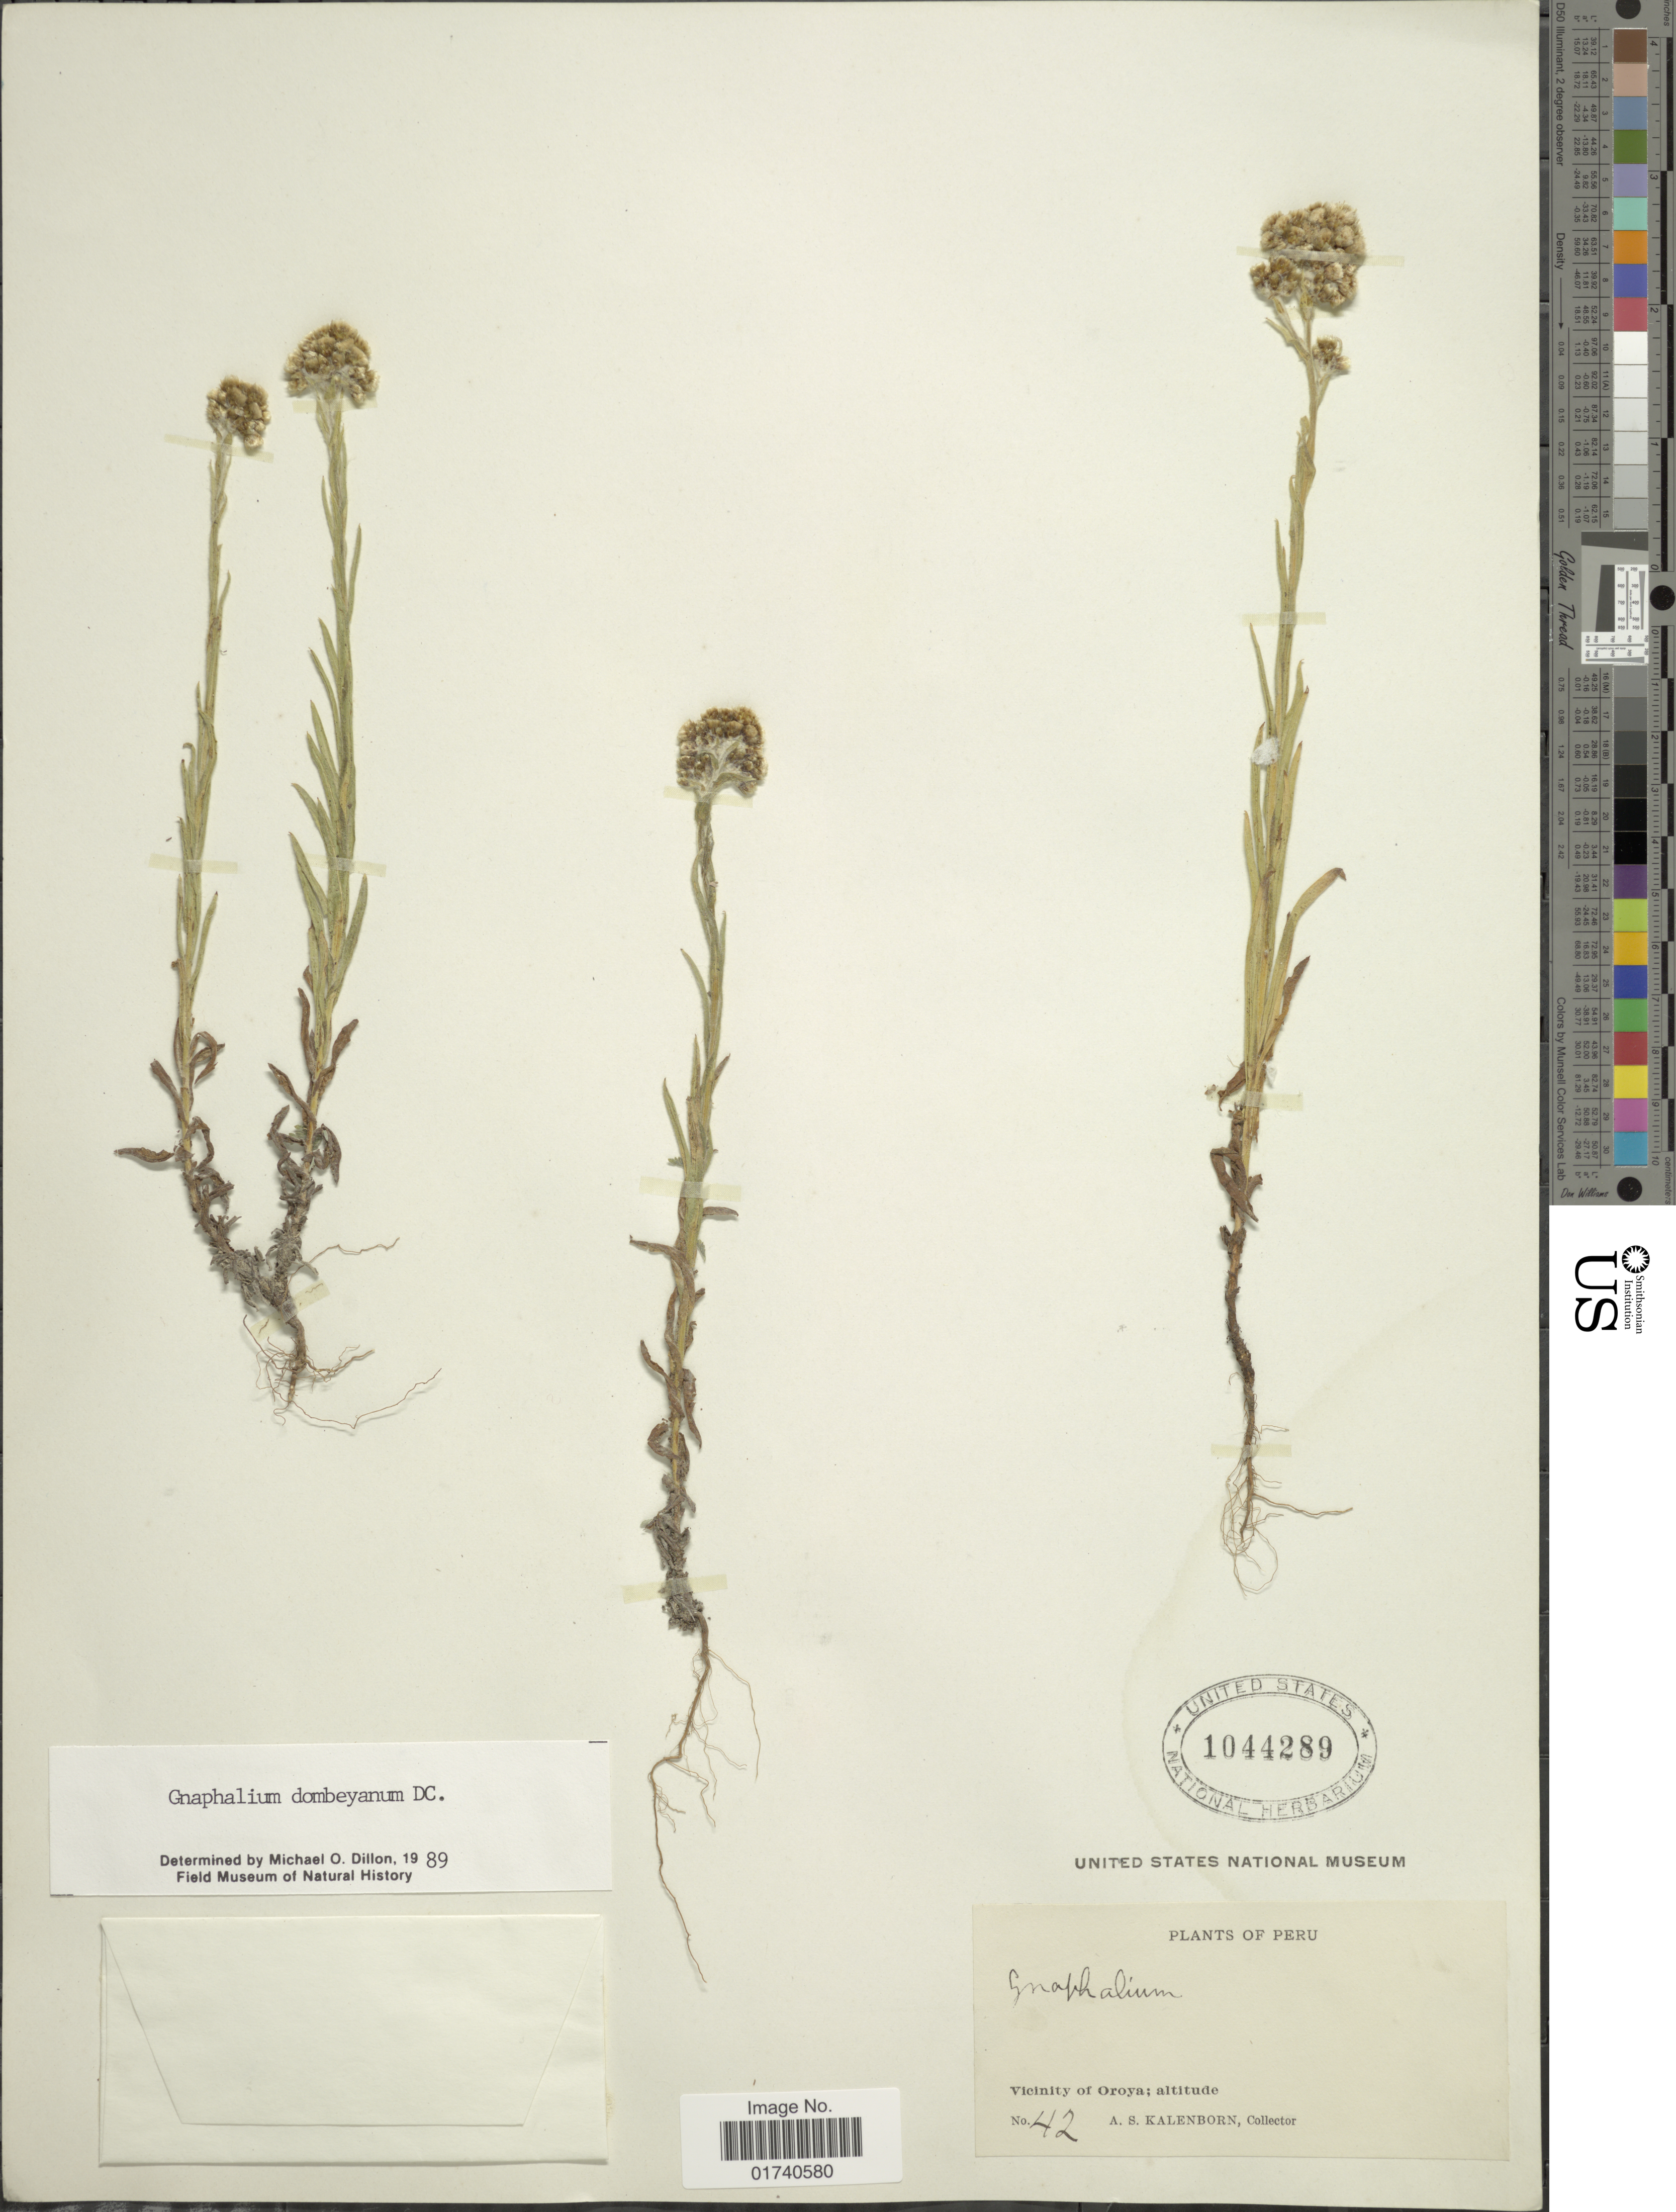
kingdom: Plantae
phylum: Tracheophyta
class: Magnoliopsida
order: Asterales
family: Asteraceae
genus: Pseudognaphalium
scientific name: Pseudognaphalium dombeyanum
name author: (DC.) Anderb.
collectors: A. Kalenborn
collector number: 42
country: Peru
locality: Vicinity of Oroya.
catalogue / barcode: US 1044289